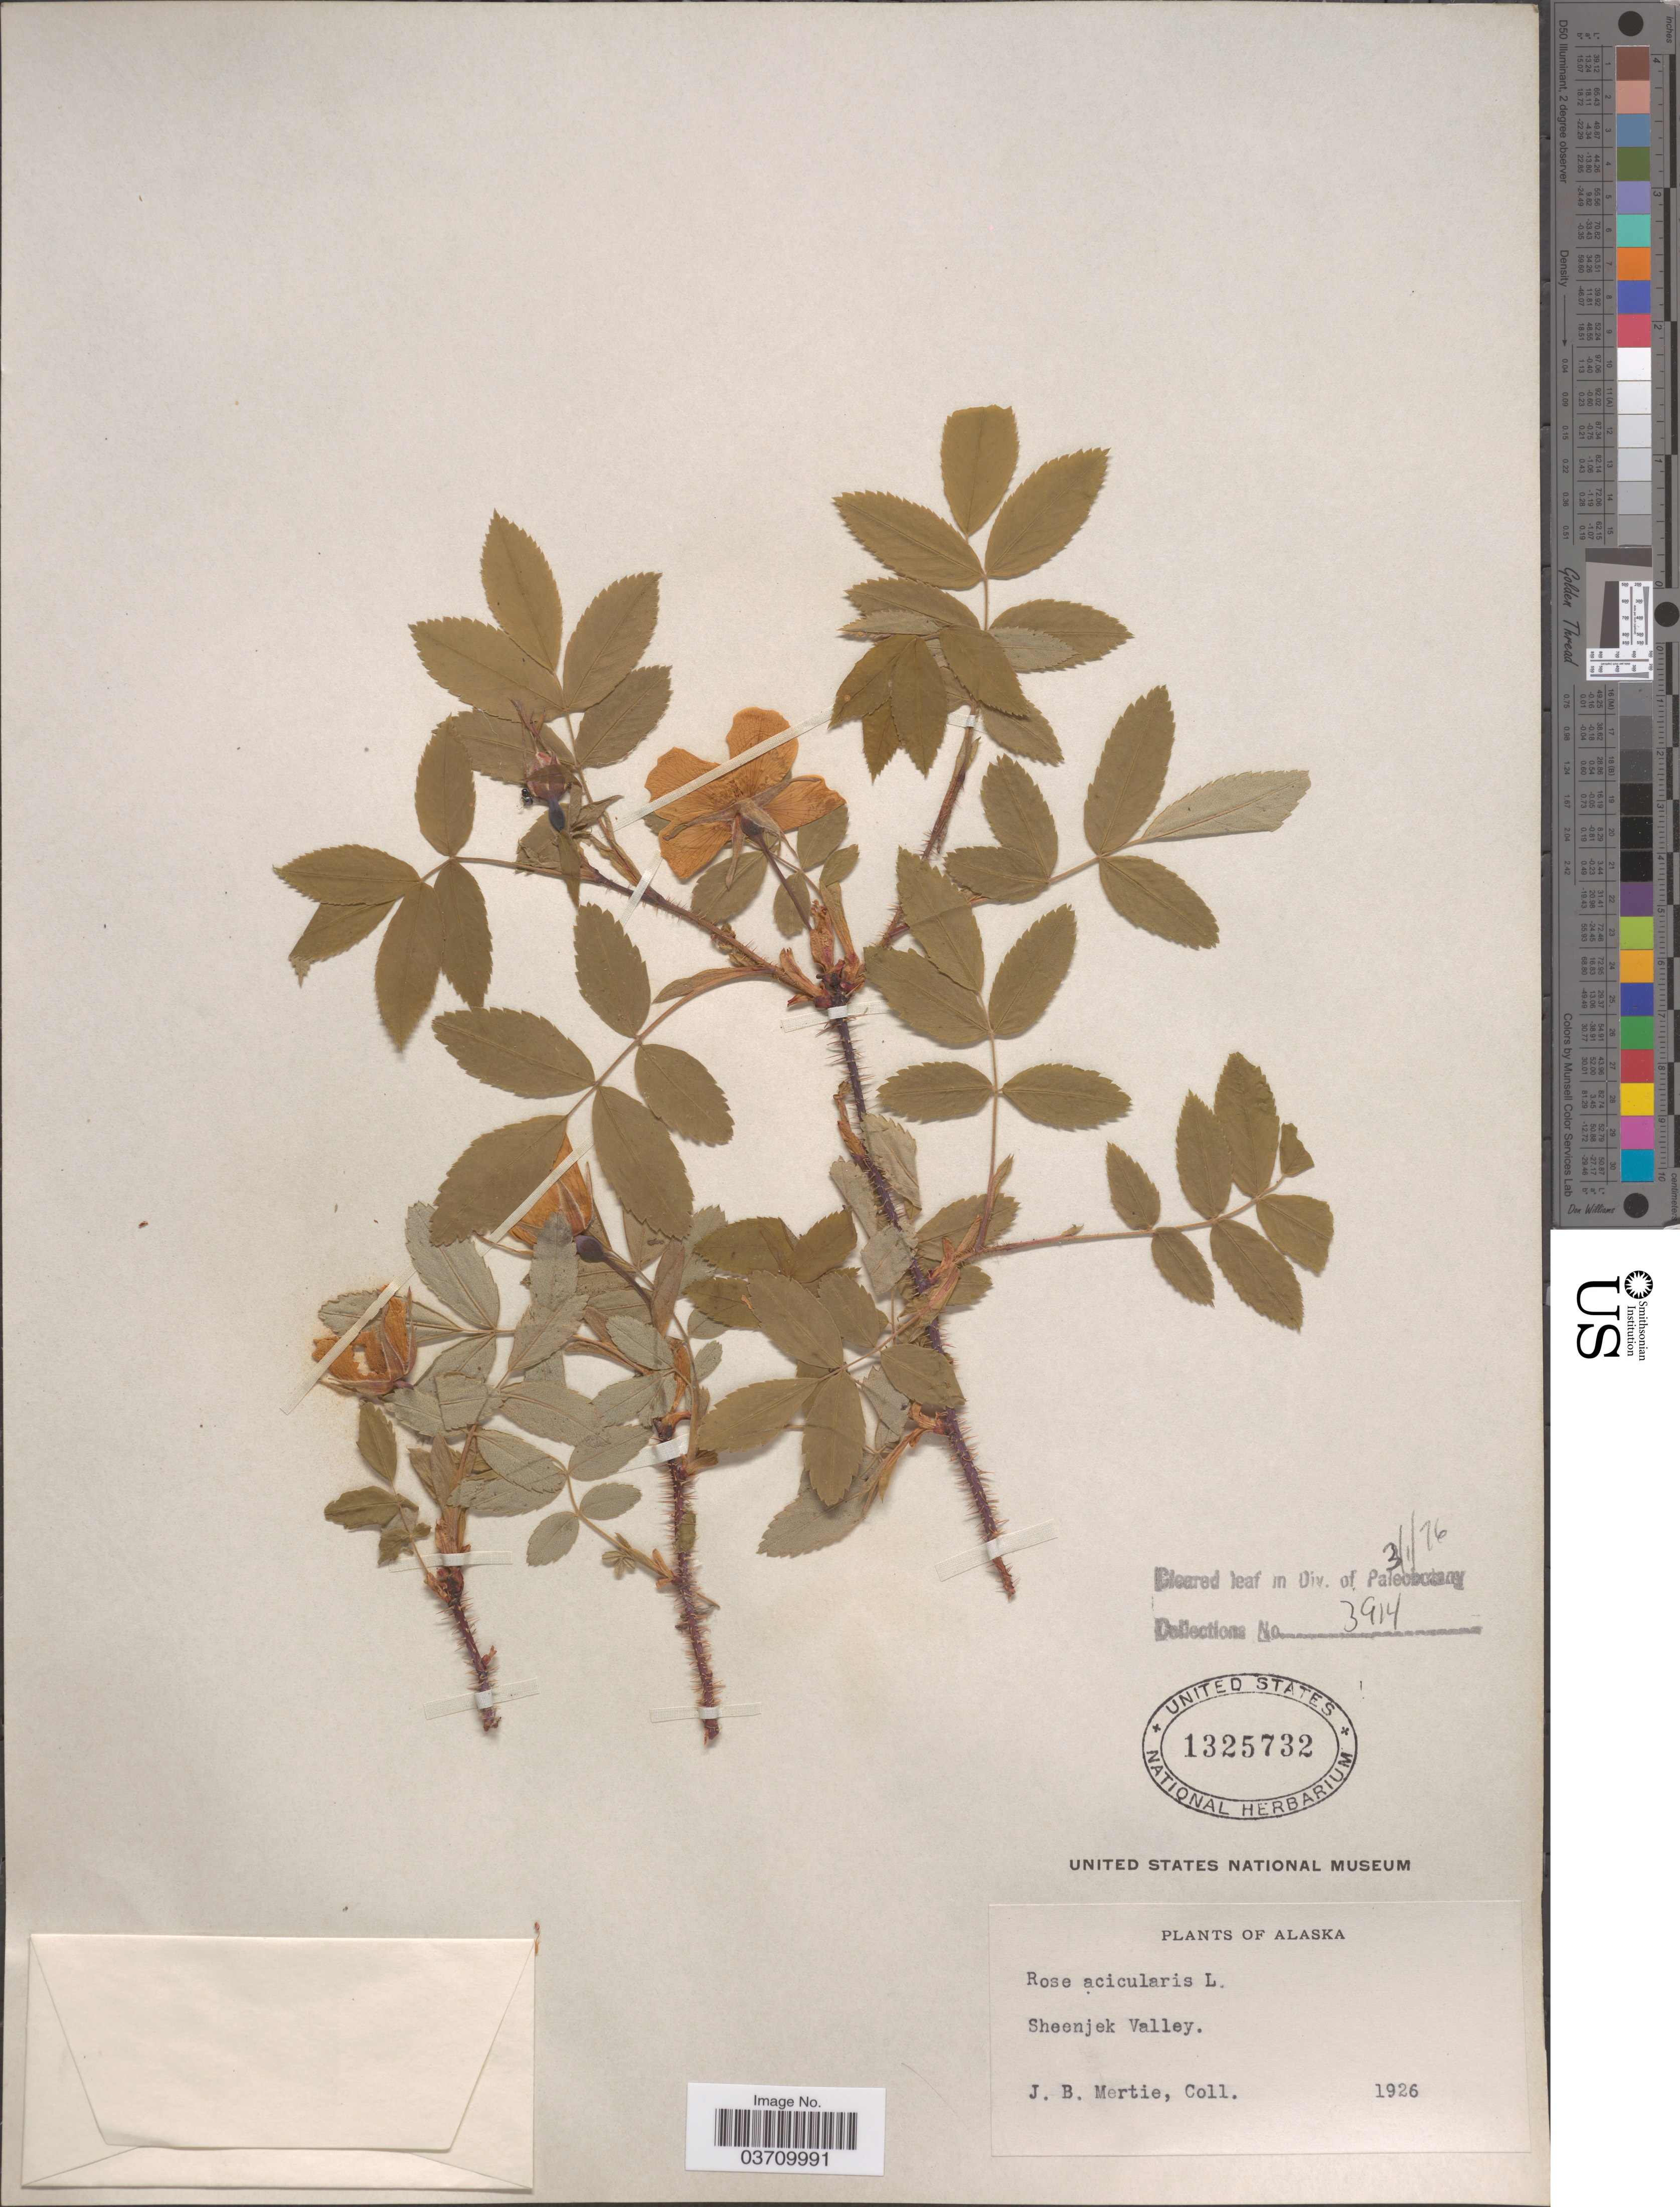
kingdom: Plantae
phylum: Tracheophyta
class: Magnoliopsida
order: Rosales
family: Rosaceae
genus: Rosa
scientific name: Rosa acicularis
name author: Lindl.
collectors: J. Mertie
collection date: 1926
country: United States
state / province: Alaska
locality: Sheenjek Valley.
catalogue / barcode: US 1325732